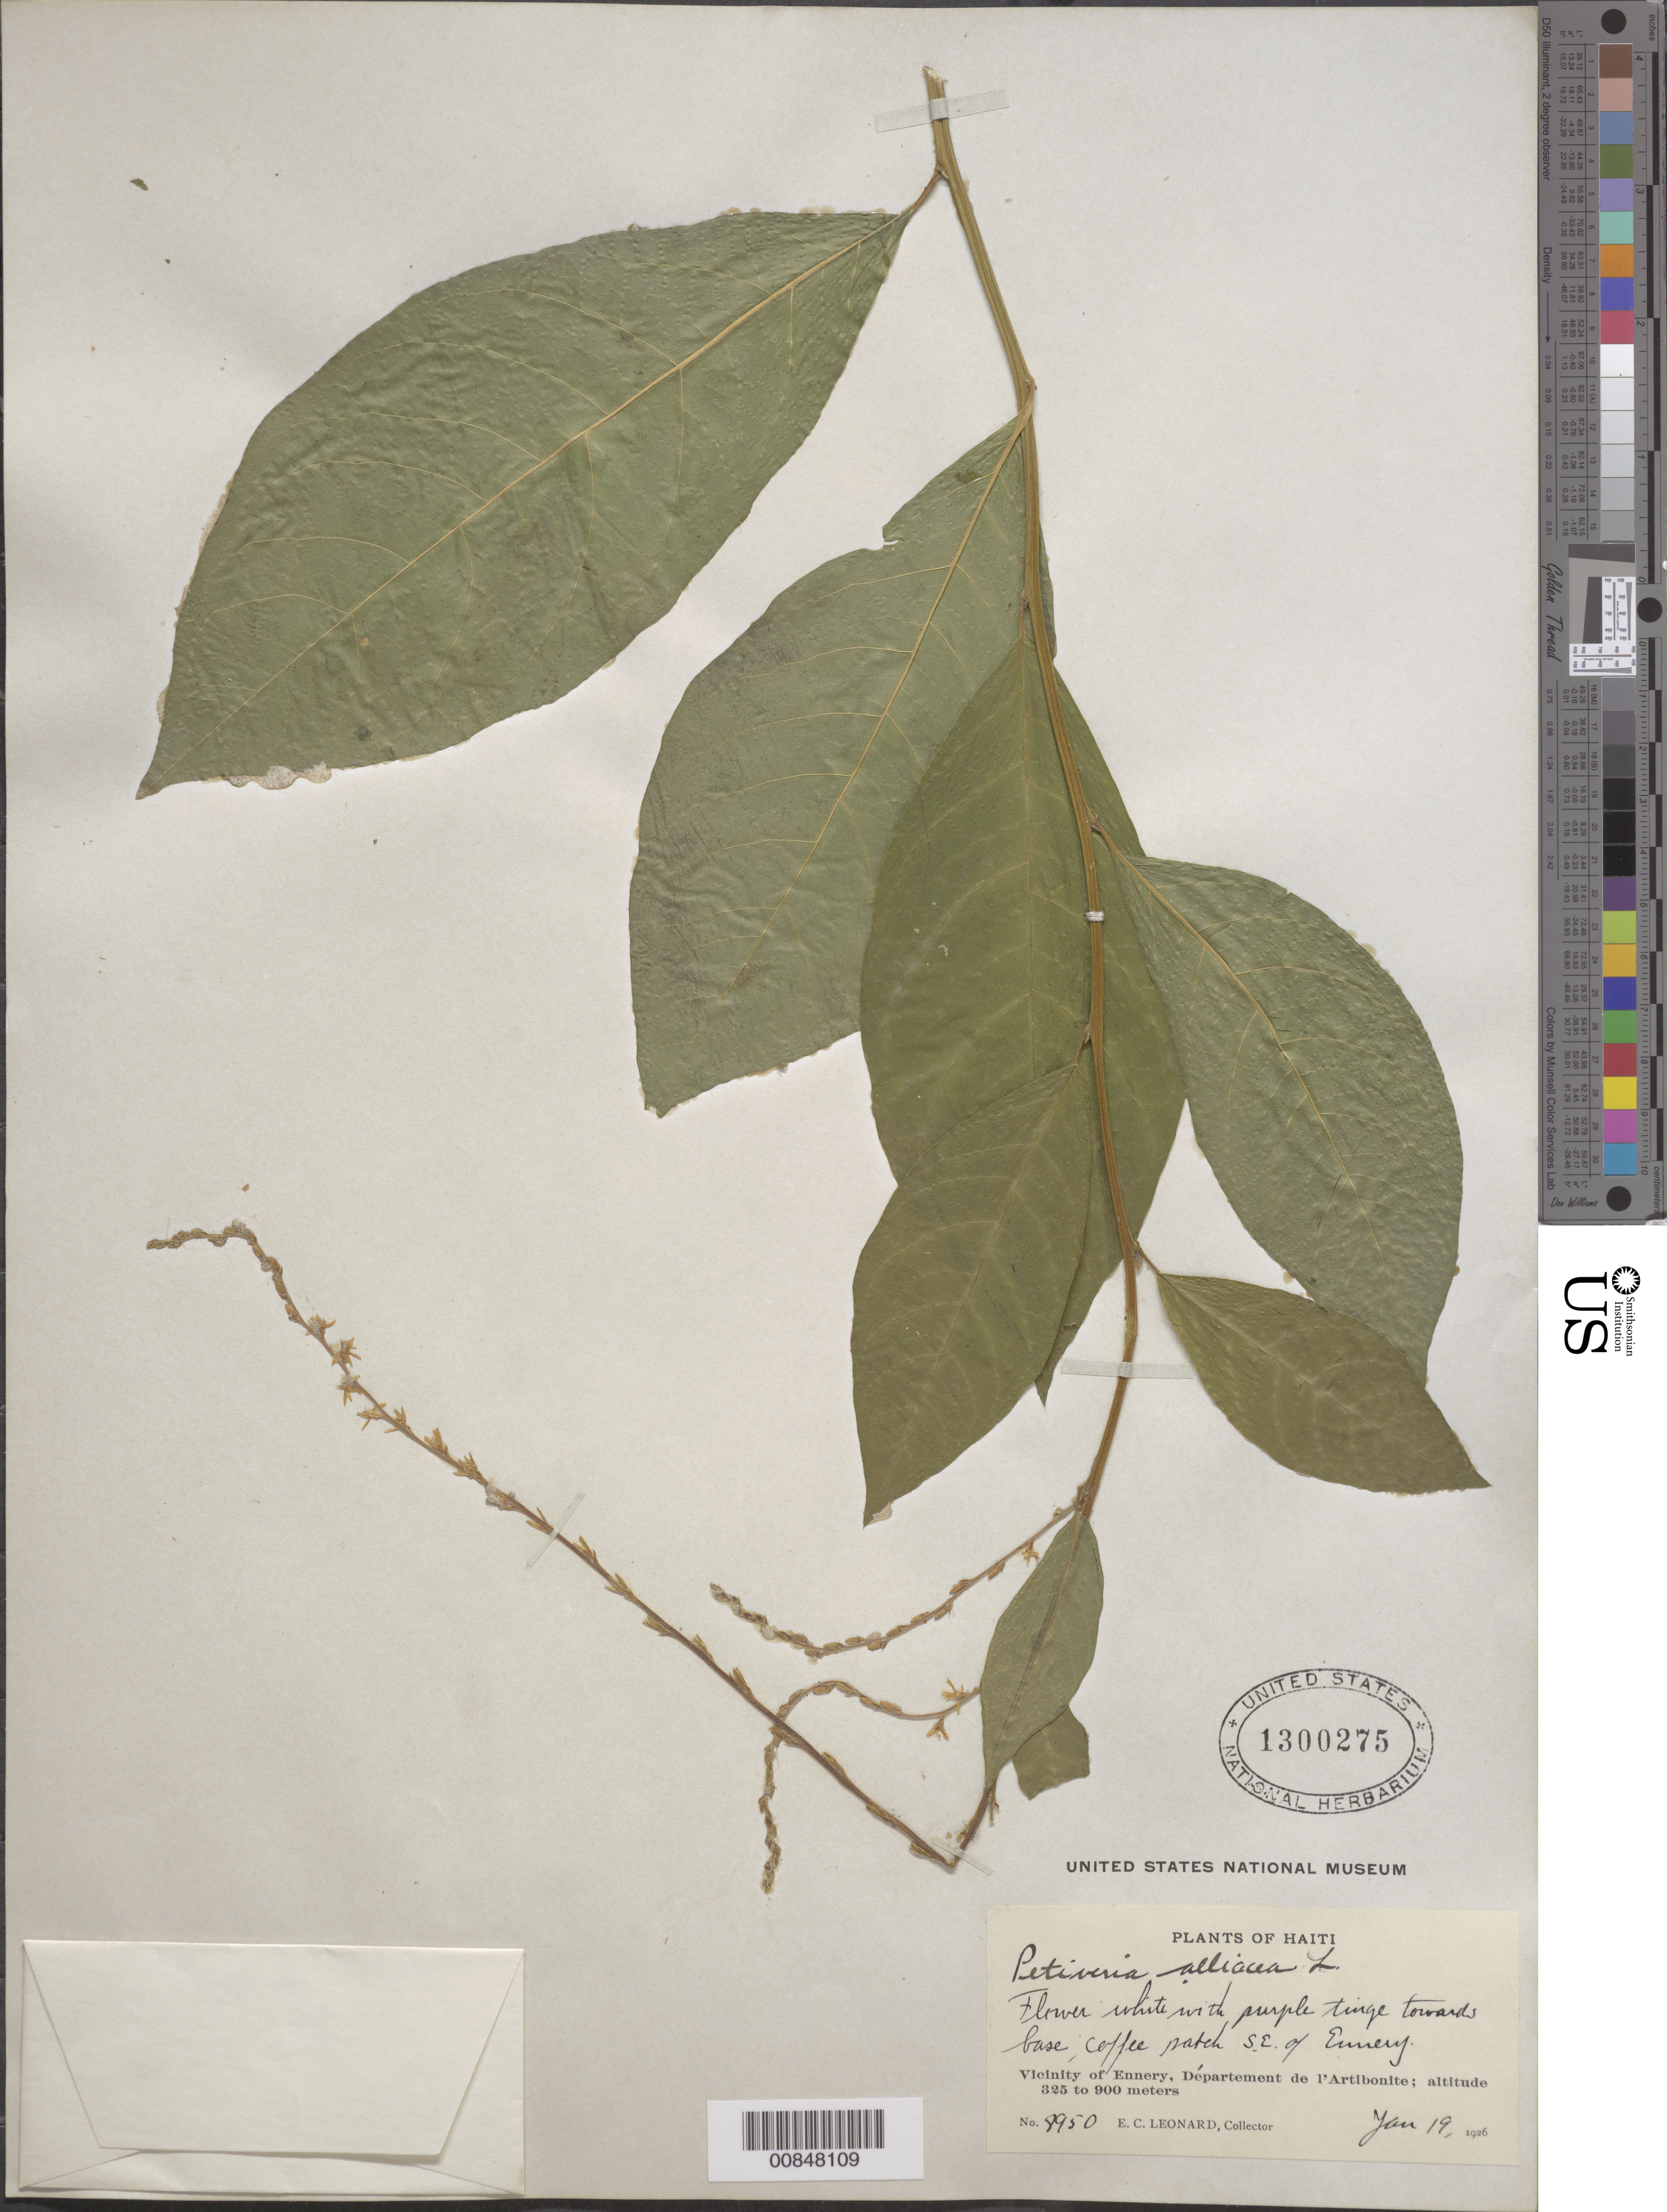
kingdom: Plantae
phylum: Tracheophyta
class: Magnoliopsida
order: Caryophyllales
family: Phytolaccaceae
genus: Petiveria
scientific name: Petiveria alliacea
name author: L.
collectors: E. C. Leonard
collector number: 8950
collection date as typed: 19 Jan 1926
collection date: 1926-01-19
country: Haiti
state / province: Artibonite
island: Hispaniola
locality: SE of Ennery.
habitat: Coffee patch.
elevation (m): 325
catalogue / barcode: US 1300275